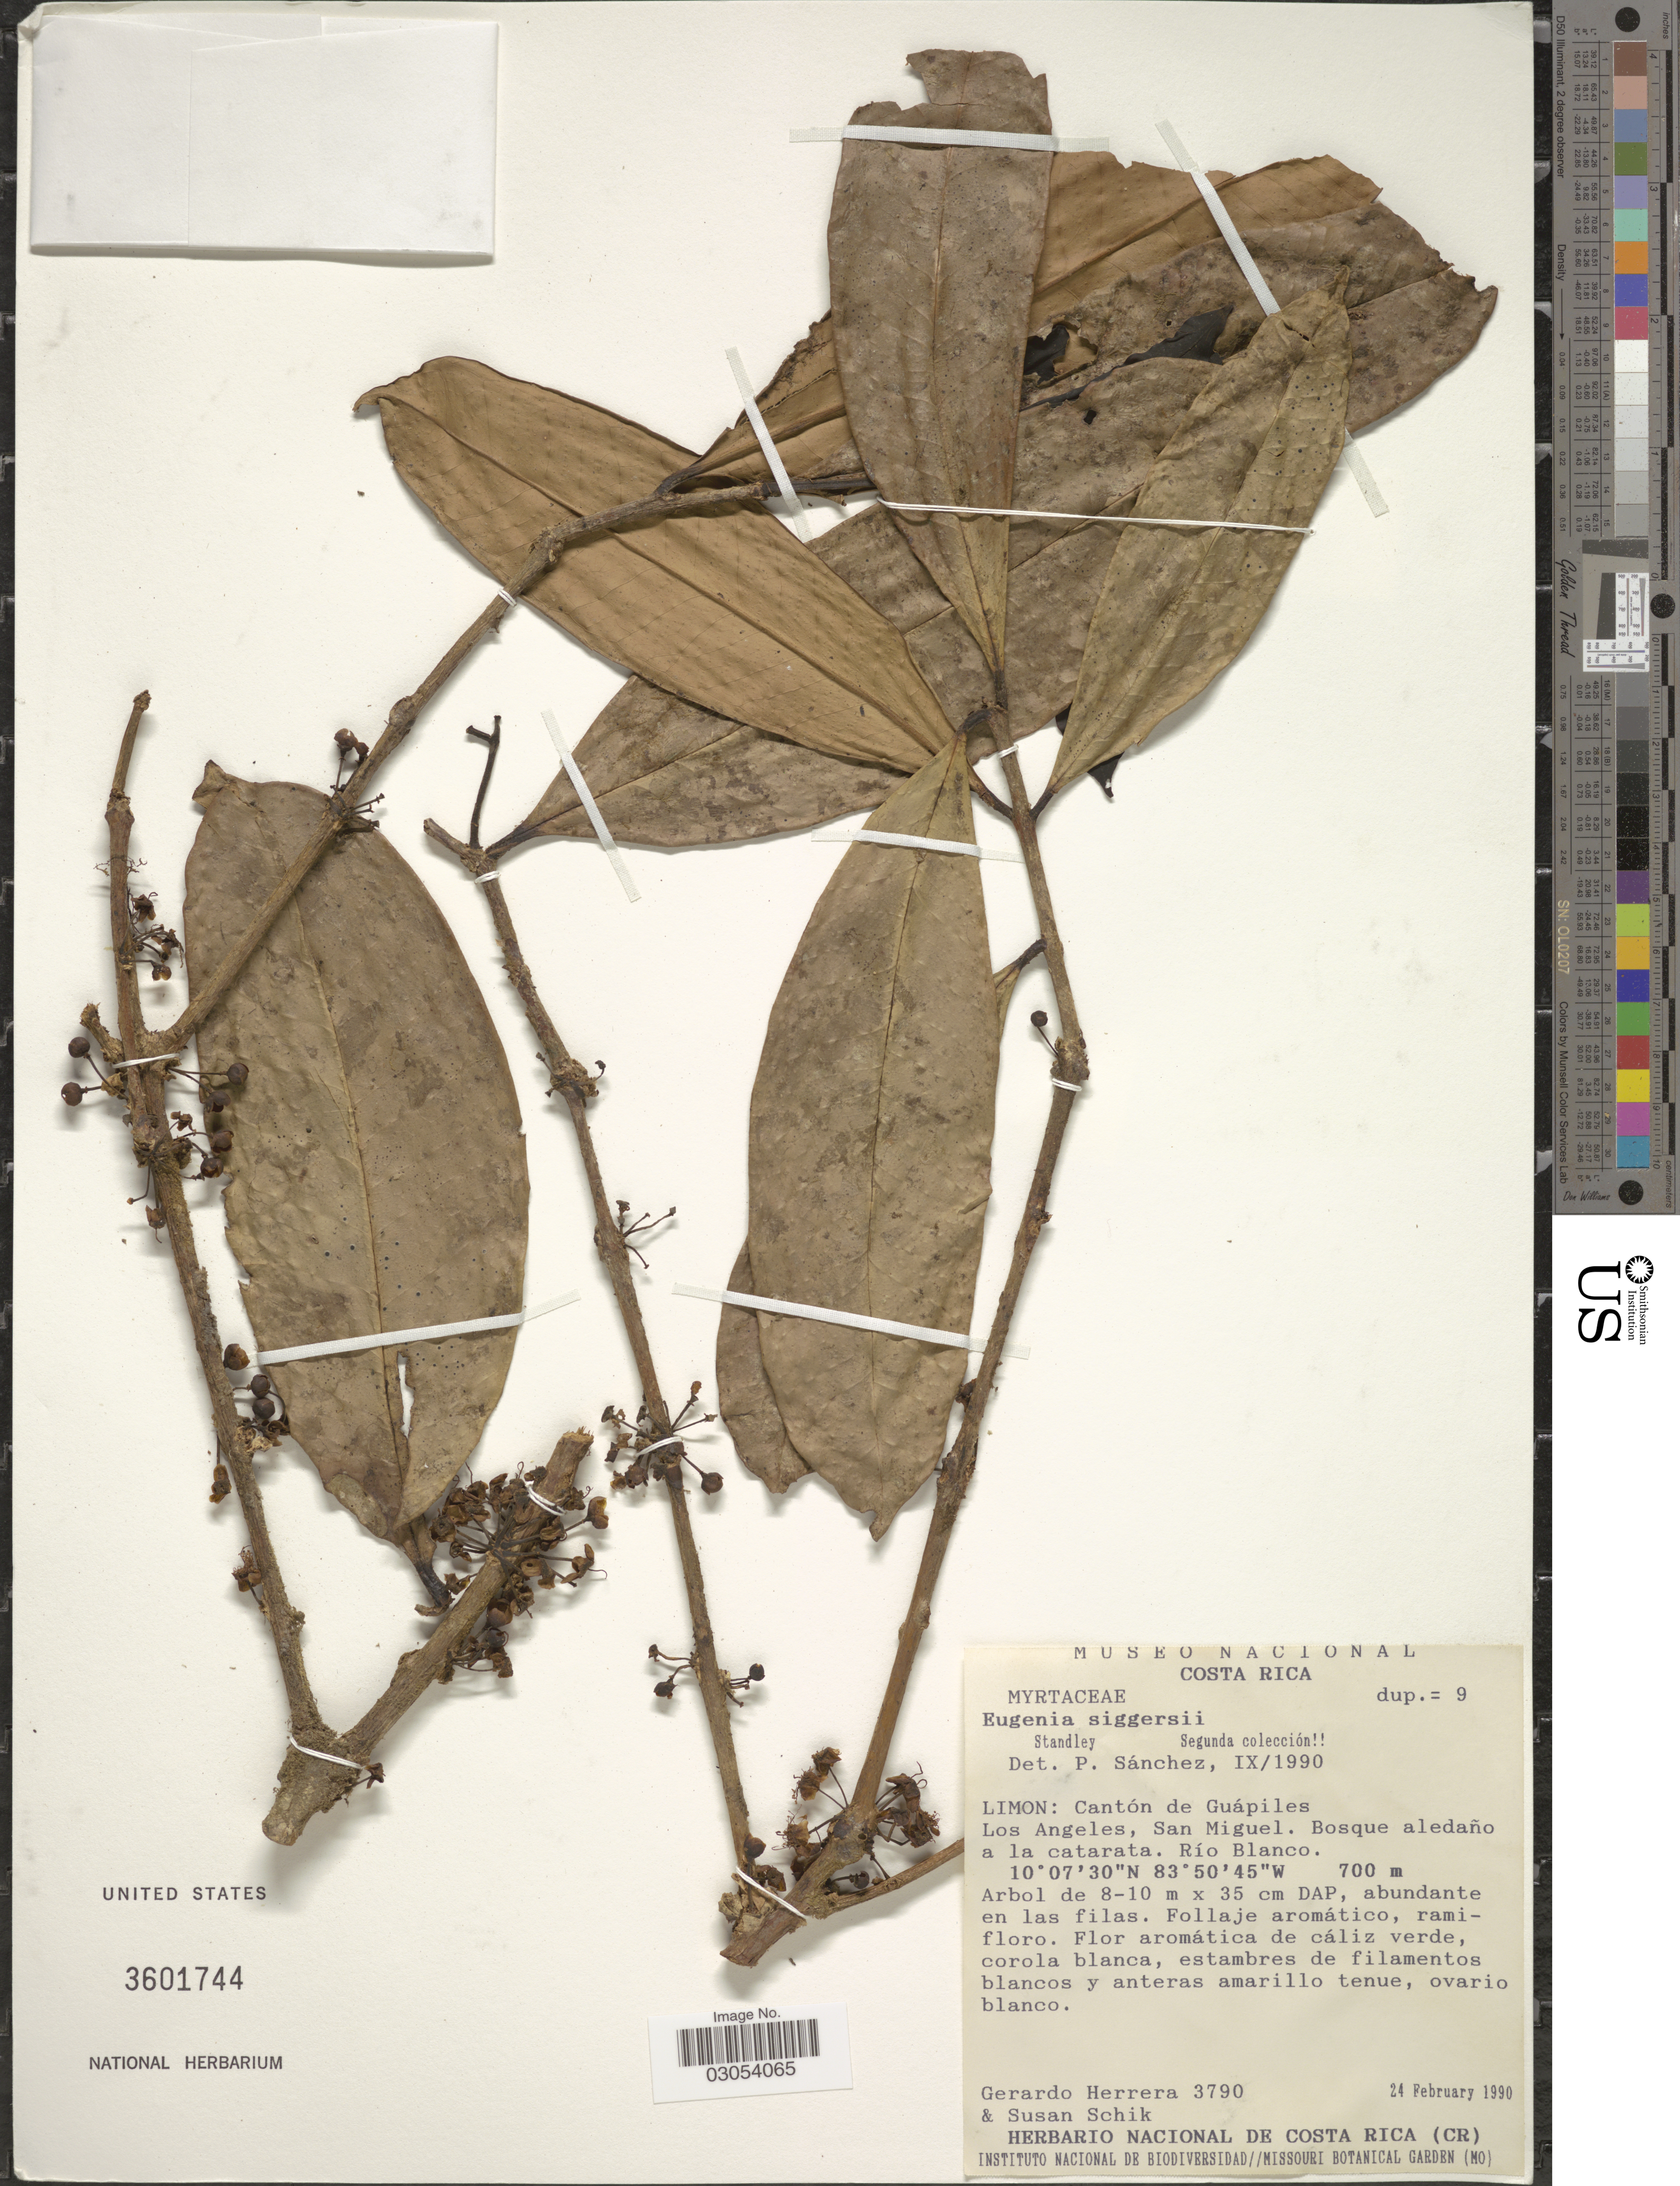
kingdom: Plantae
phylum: Tracheophyta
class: Magnoliopsida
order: Myrtales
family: Myrtaceae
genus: Eugenia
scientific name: Eugenia siggersii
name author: Standl.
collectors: G. Herrera & S. Schik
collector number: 3790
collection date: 1990-02-24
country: Costa Rica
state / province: Limón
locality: Cantón de Guápiles. Los Angeles, San Miguel. Bosque aledaño a la carretera. Río Blanco.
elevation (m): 700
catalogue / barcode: US 3601744